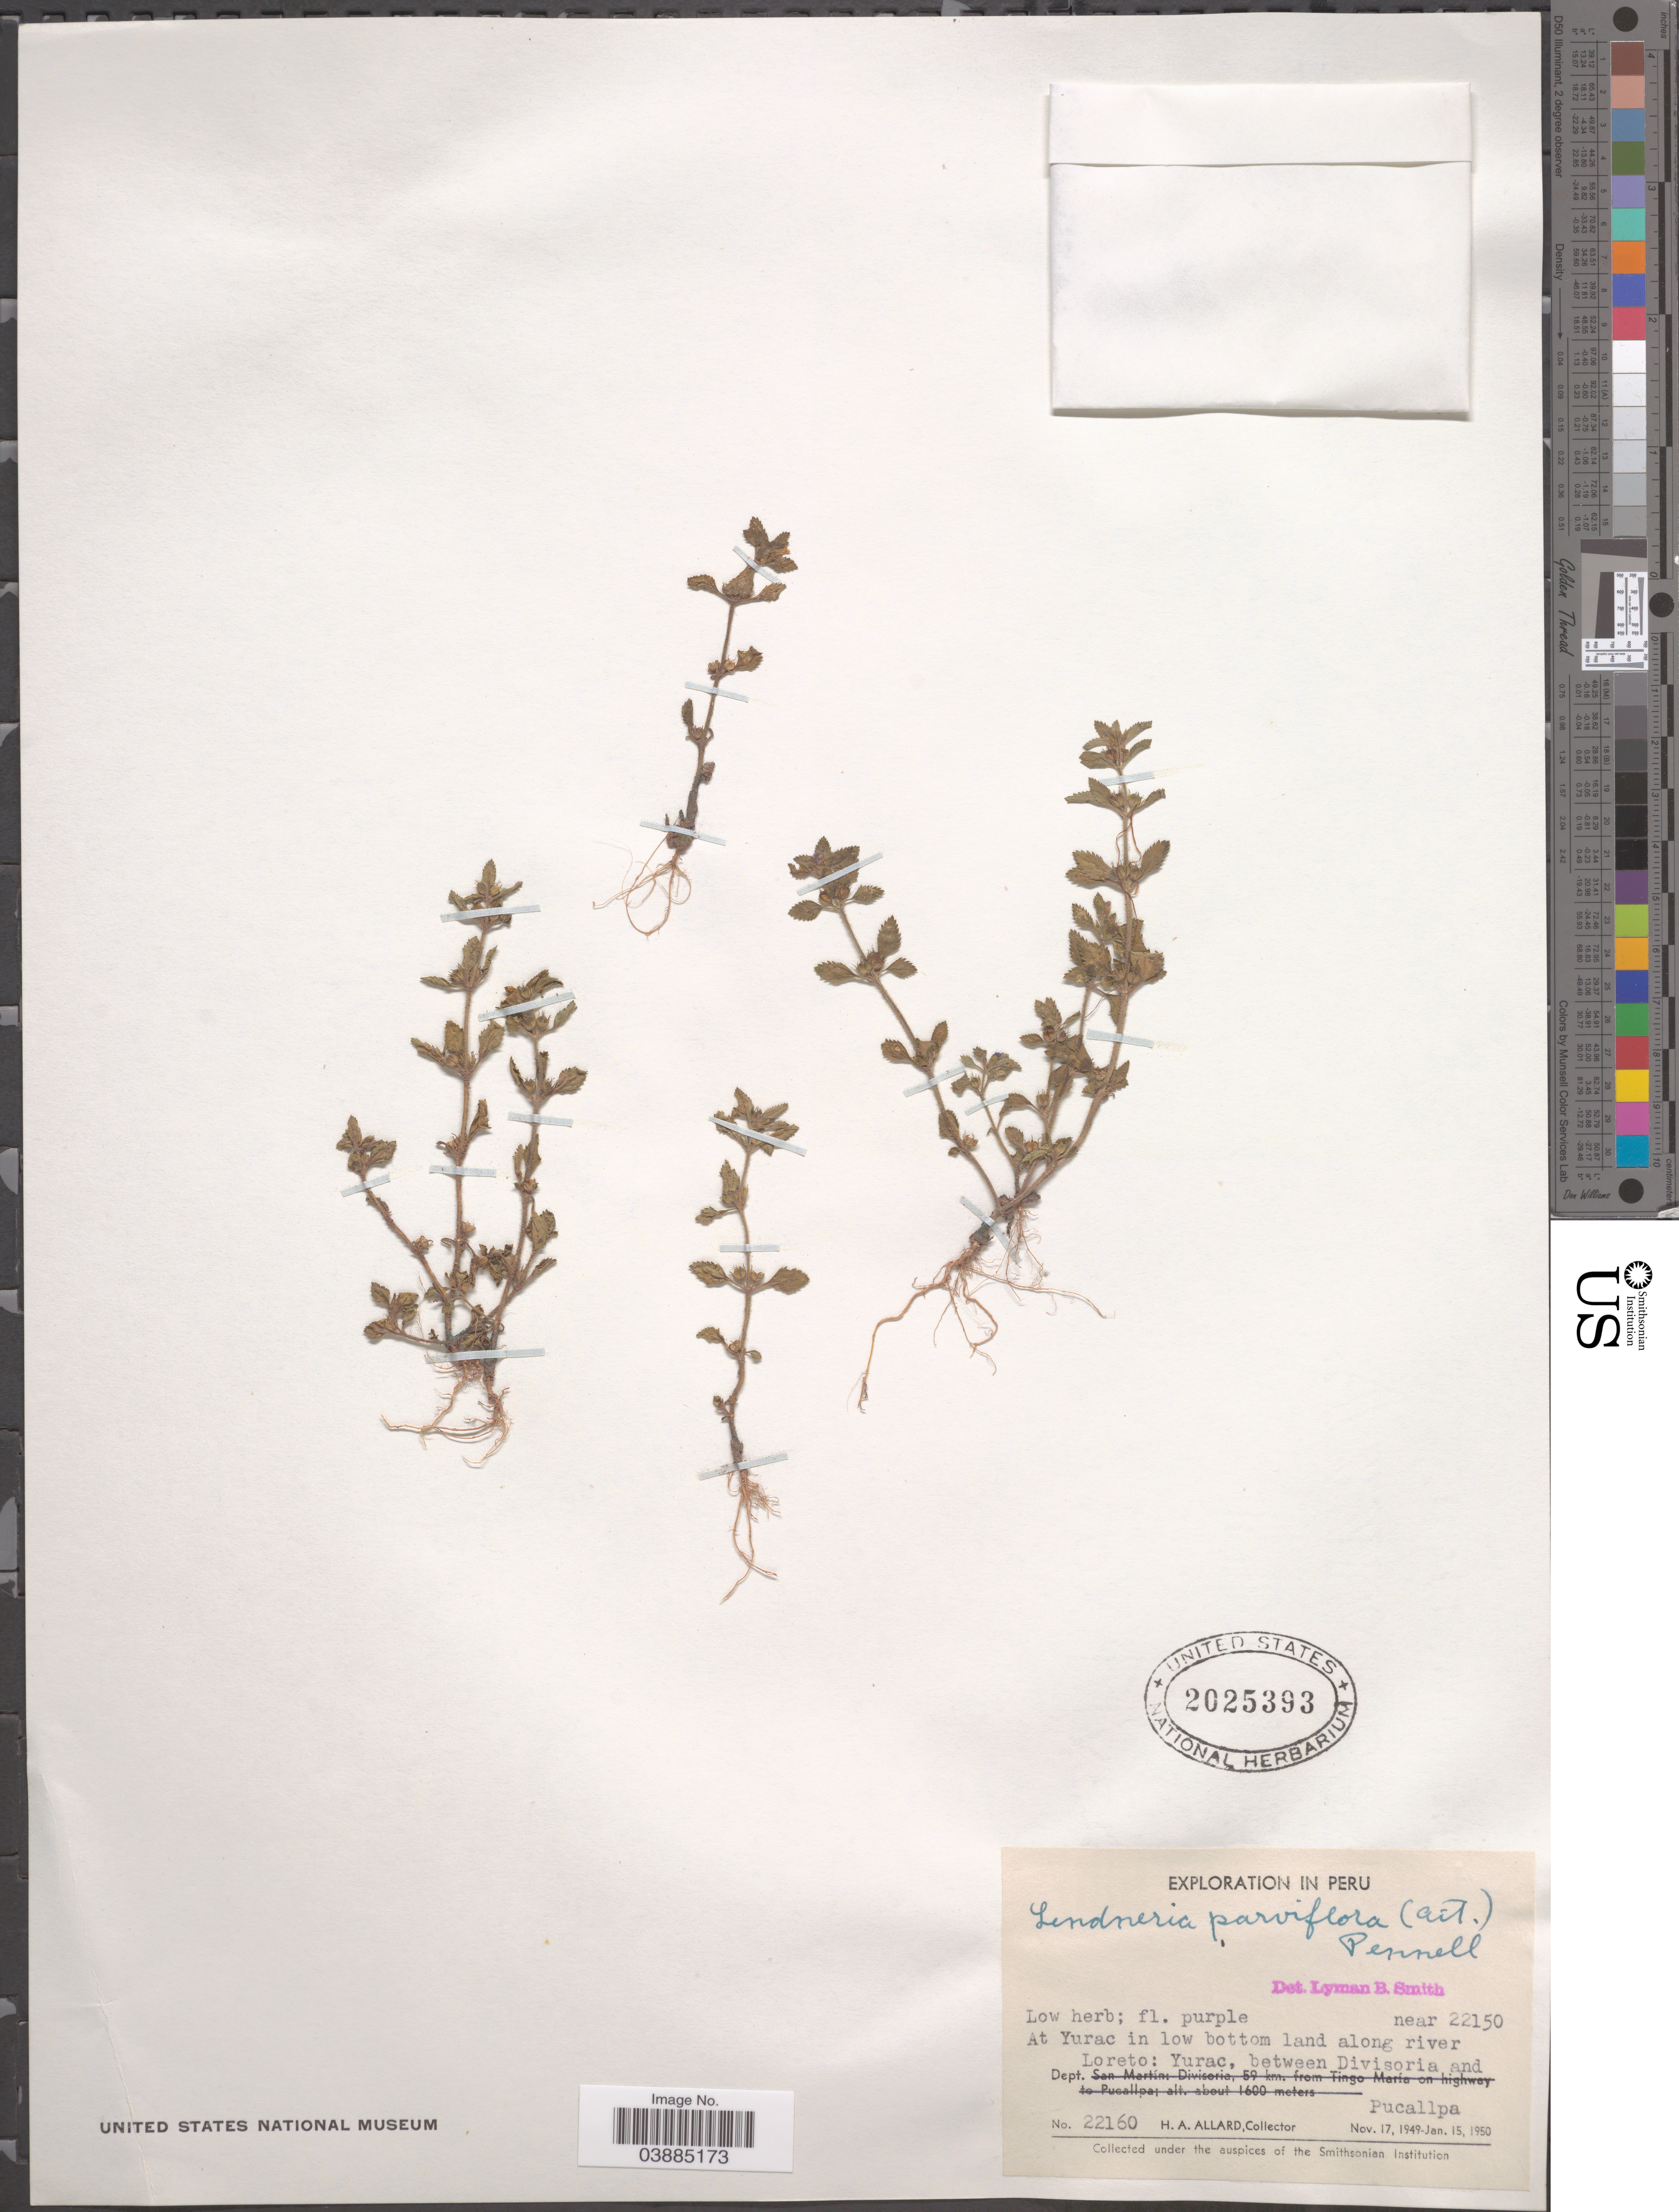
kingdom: Plantae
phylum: Tracheophyta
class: Magnoliopsida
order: Lamiales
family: Plantaginaceae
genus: Stemodia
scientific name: Stemodia verticillata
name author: (Mill.) Hassl.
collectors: H. A. Allard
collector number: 22160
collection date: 1949-11-17/1950-01-15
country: Peru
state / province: Loreto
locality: At Yurac in low bottom land along river. Dept. Loreto: Yurac, between Divisoria and Pucallpa.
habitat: in low bottom land along river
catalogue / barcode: US 2025393